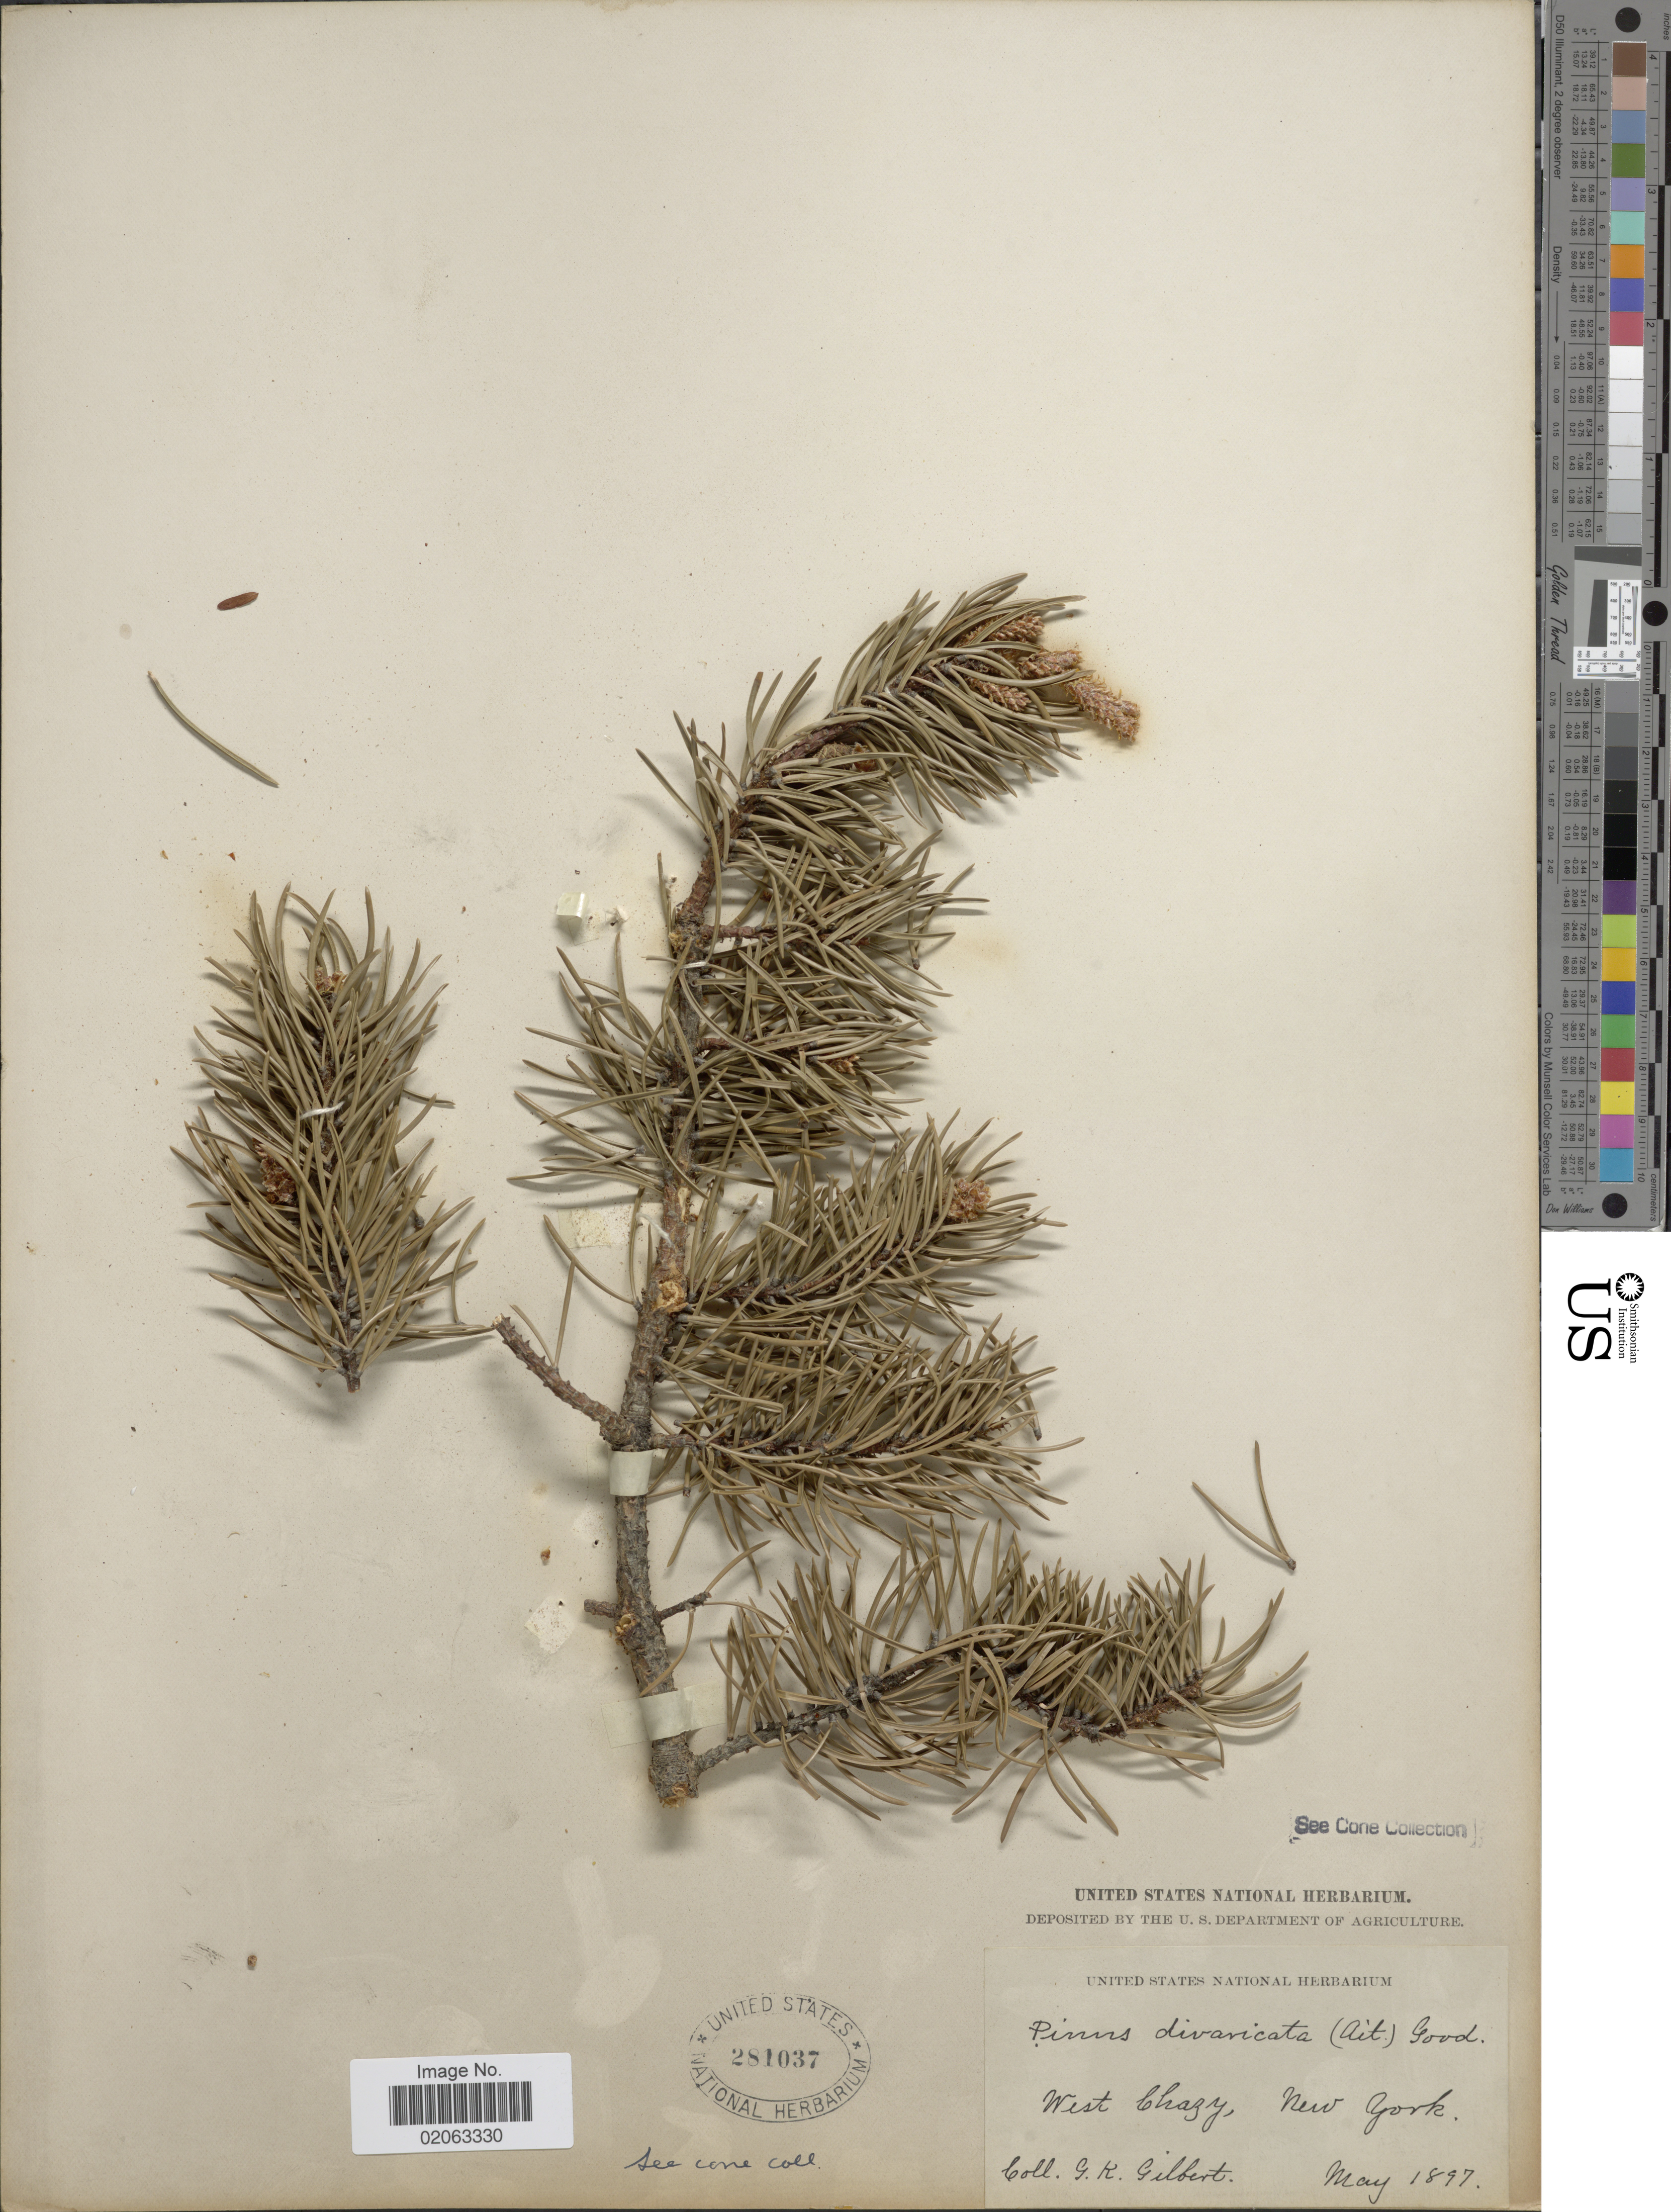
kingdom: Plantae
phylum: Tracheophyta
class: Pinopsida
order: Pinales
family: Pinaceae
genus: Pinus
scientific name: Pinus banksiana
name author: Lamb.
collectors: G. K. Gilbert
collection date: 1897-05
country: United States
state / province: New York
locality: West Chazy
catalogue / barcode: US 281037